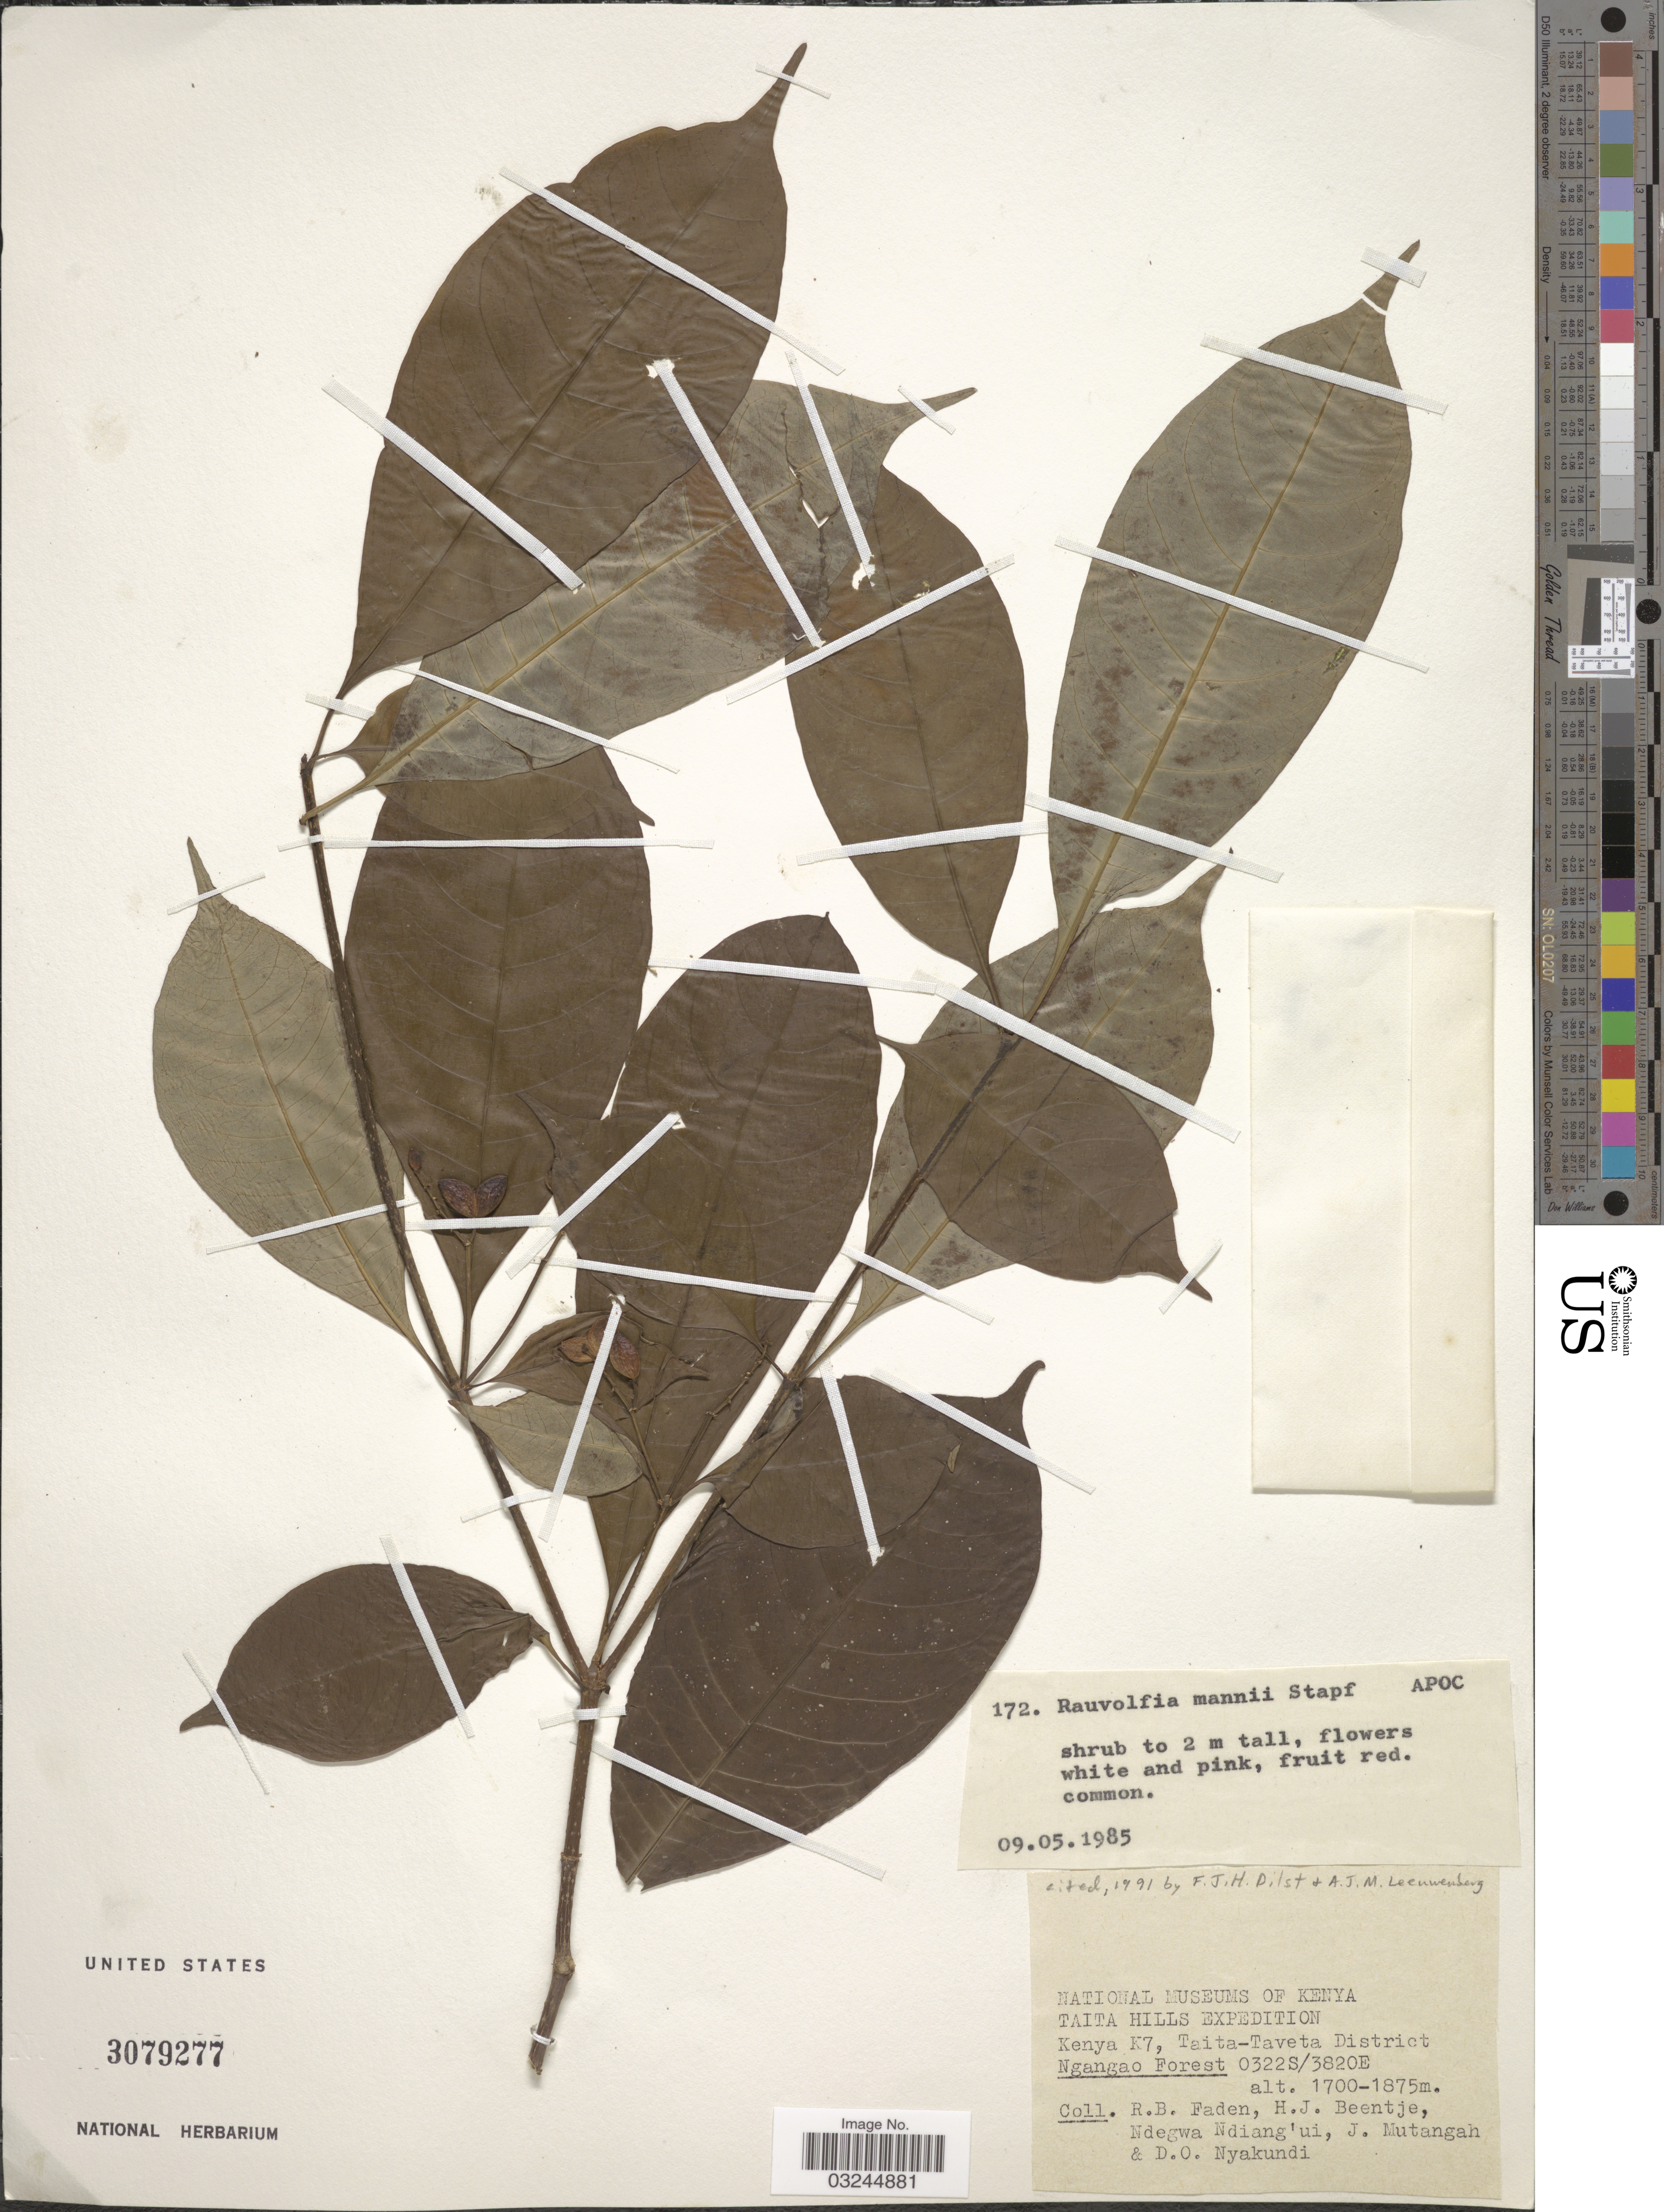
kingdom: Plantae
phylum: Tracheophyta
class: Magnoliopsida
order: Gentianales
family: Apocynaceae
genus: Rauvolfia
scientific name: Rauvolfia mannii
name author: Stapf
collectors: R. B. Faden, H. J. Beentje, Ndegwa Ndiang'ui, J. Mutangah & D. Nyakundi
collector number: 172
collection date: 1985-05-09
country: Kenya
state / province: Taita Taveta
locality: Taita Hills. K7, Taita-Taveta District. Ngangao Forest.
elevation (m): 1700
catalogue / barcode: US 3079277